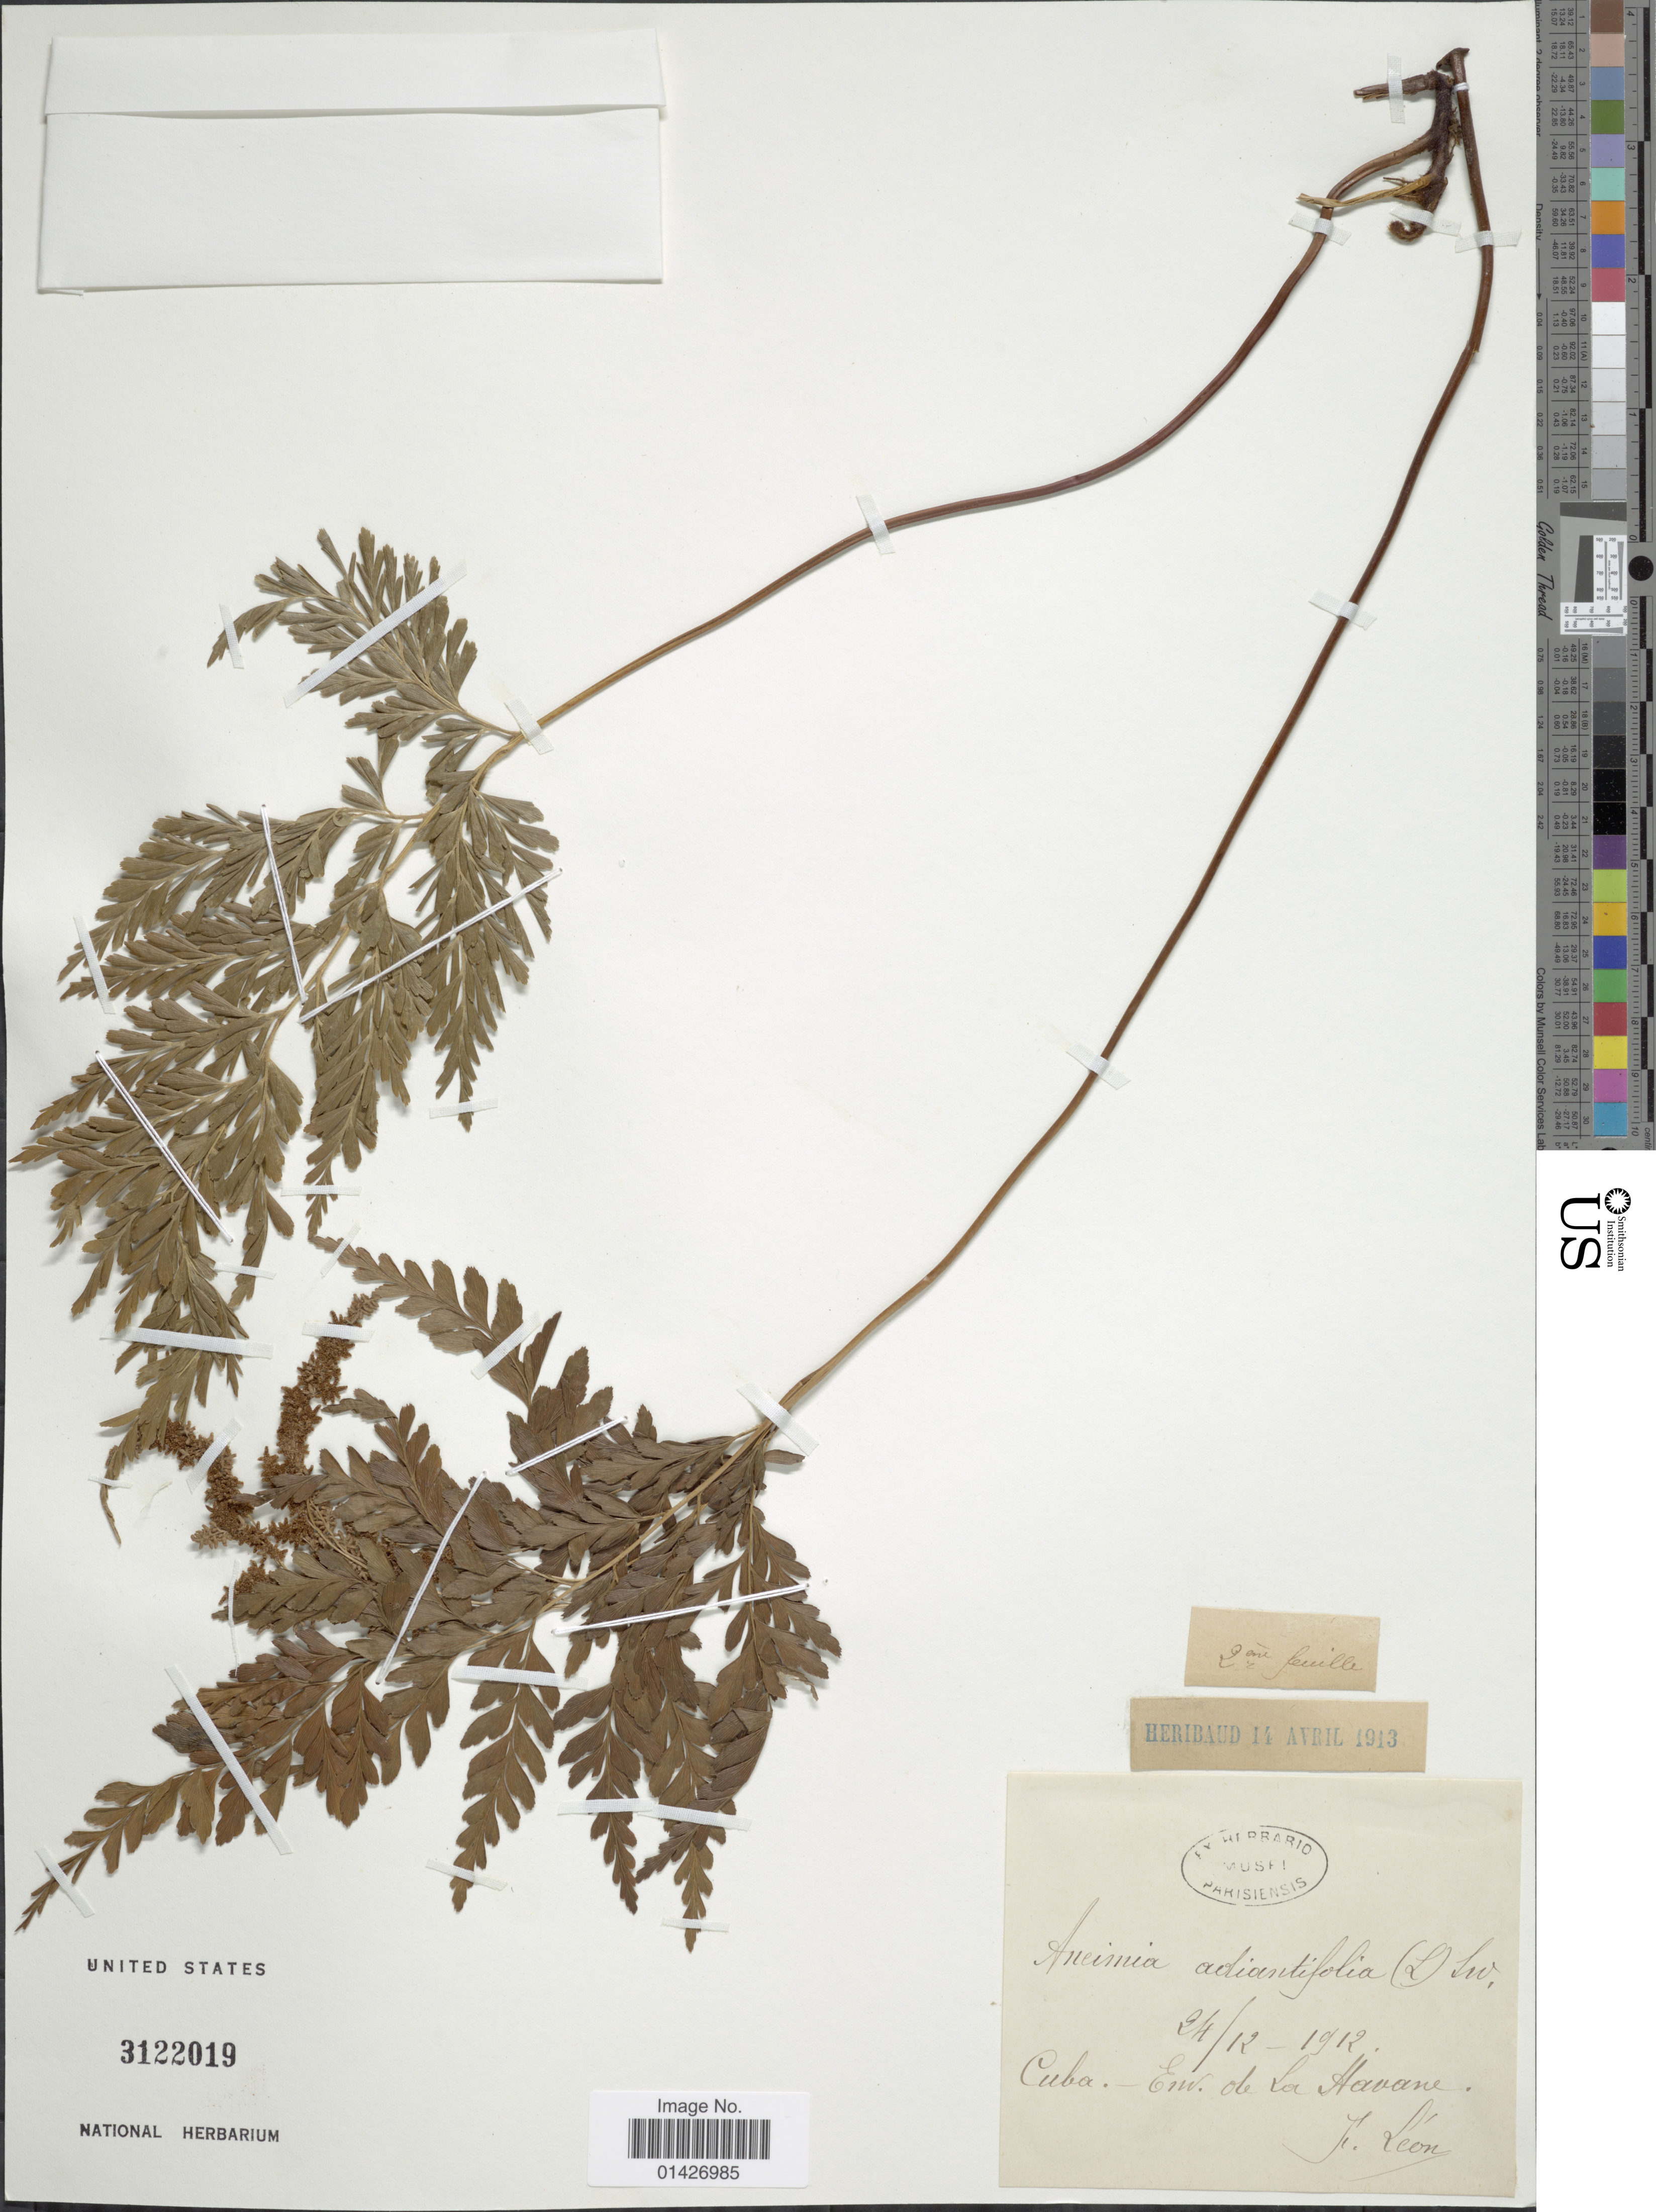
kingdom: Plantae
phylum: Tracheophyta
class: Polypodiopsida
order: Schizaeales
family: Anemiaceae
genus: Anemia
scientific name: Anemia adiantifolia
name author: (L.) Sw.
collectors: F. Leon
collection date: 1912-12-24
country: Cuba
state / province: La Habana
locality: Env. de La Havane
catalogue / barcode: US 3122019